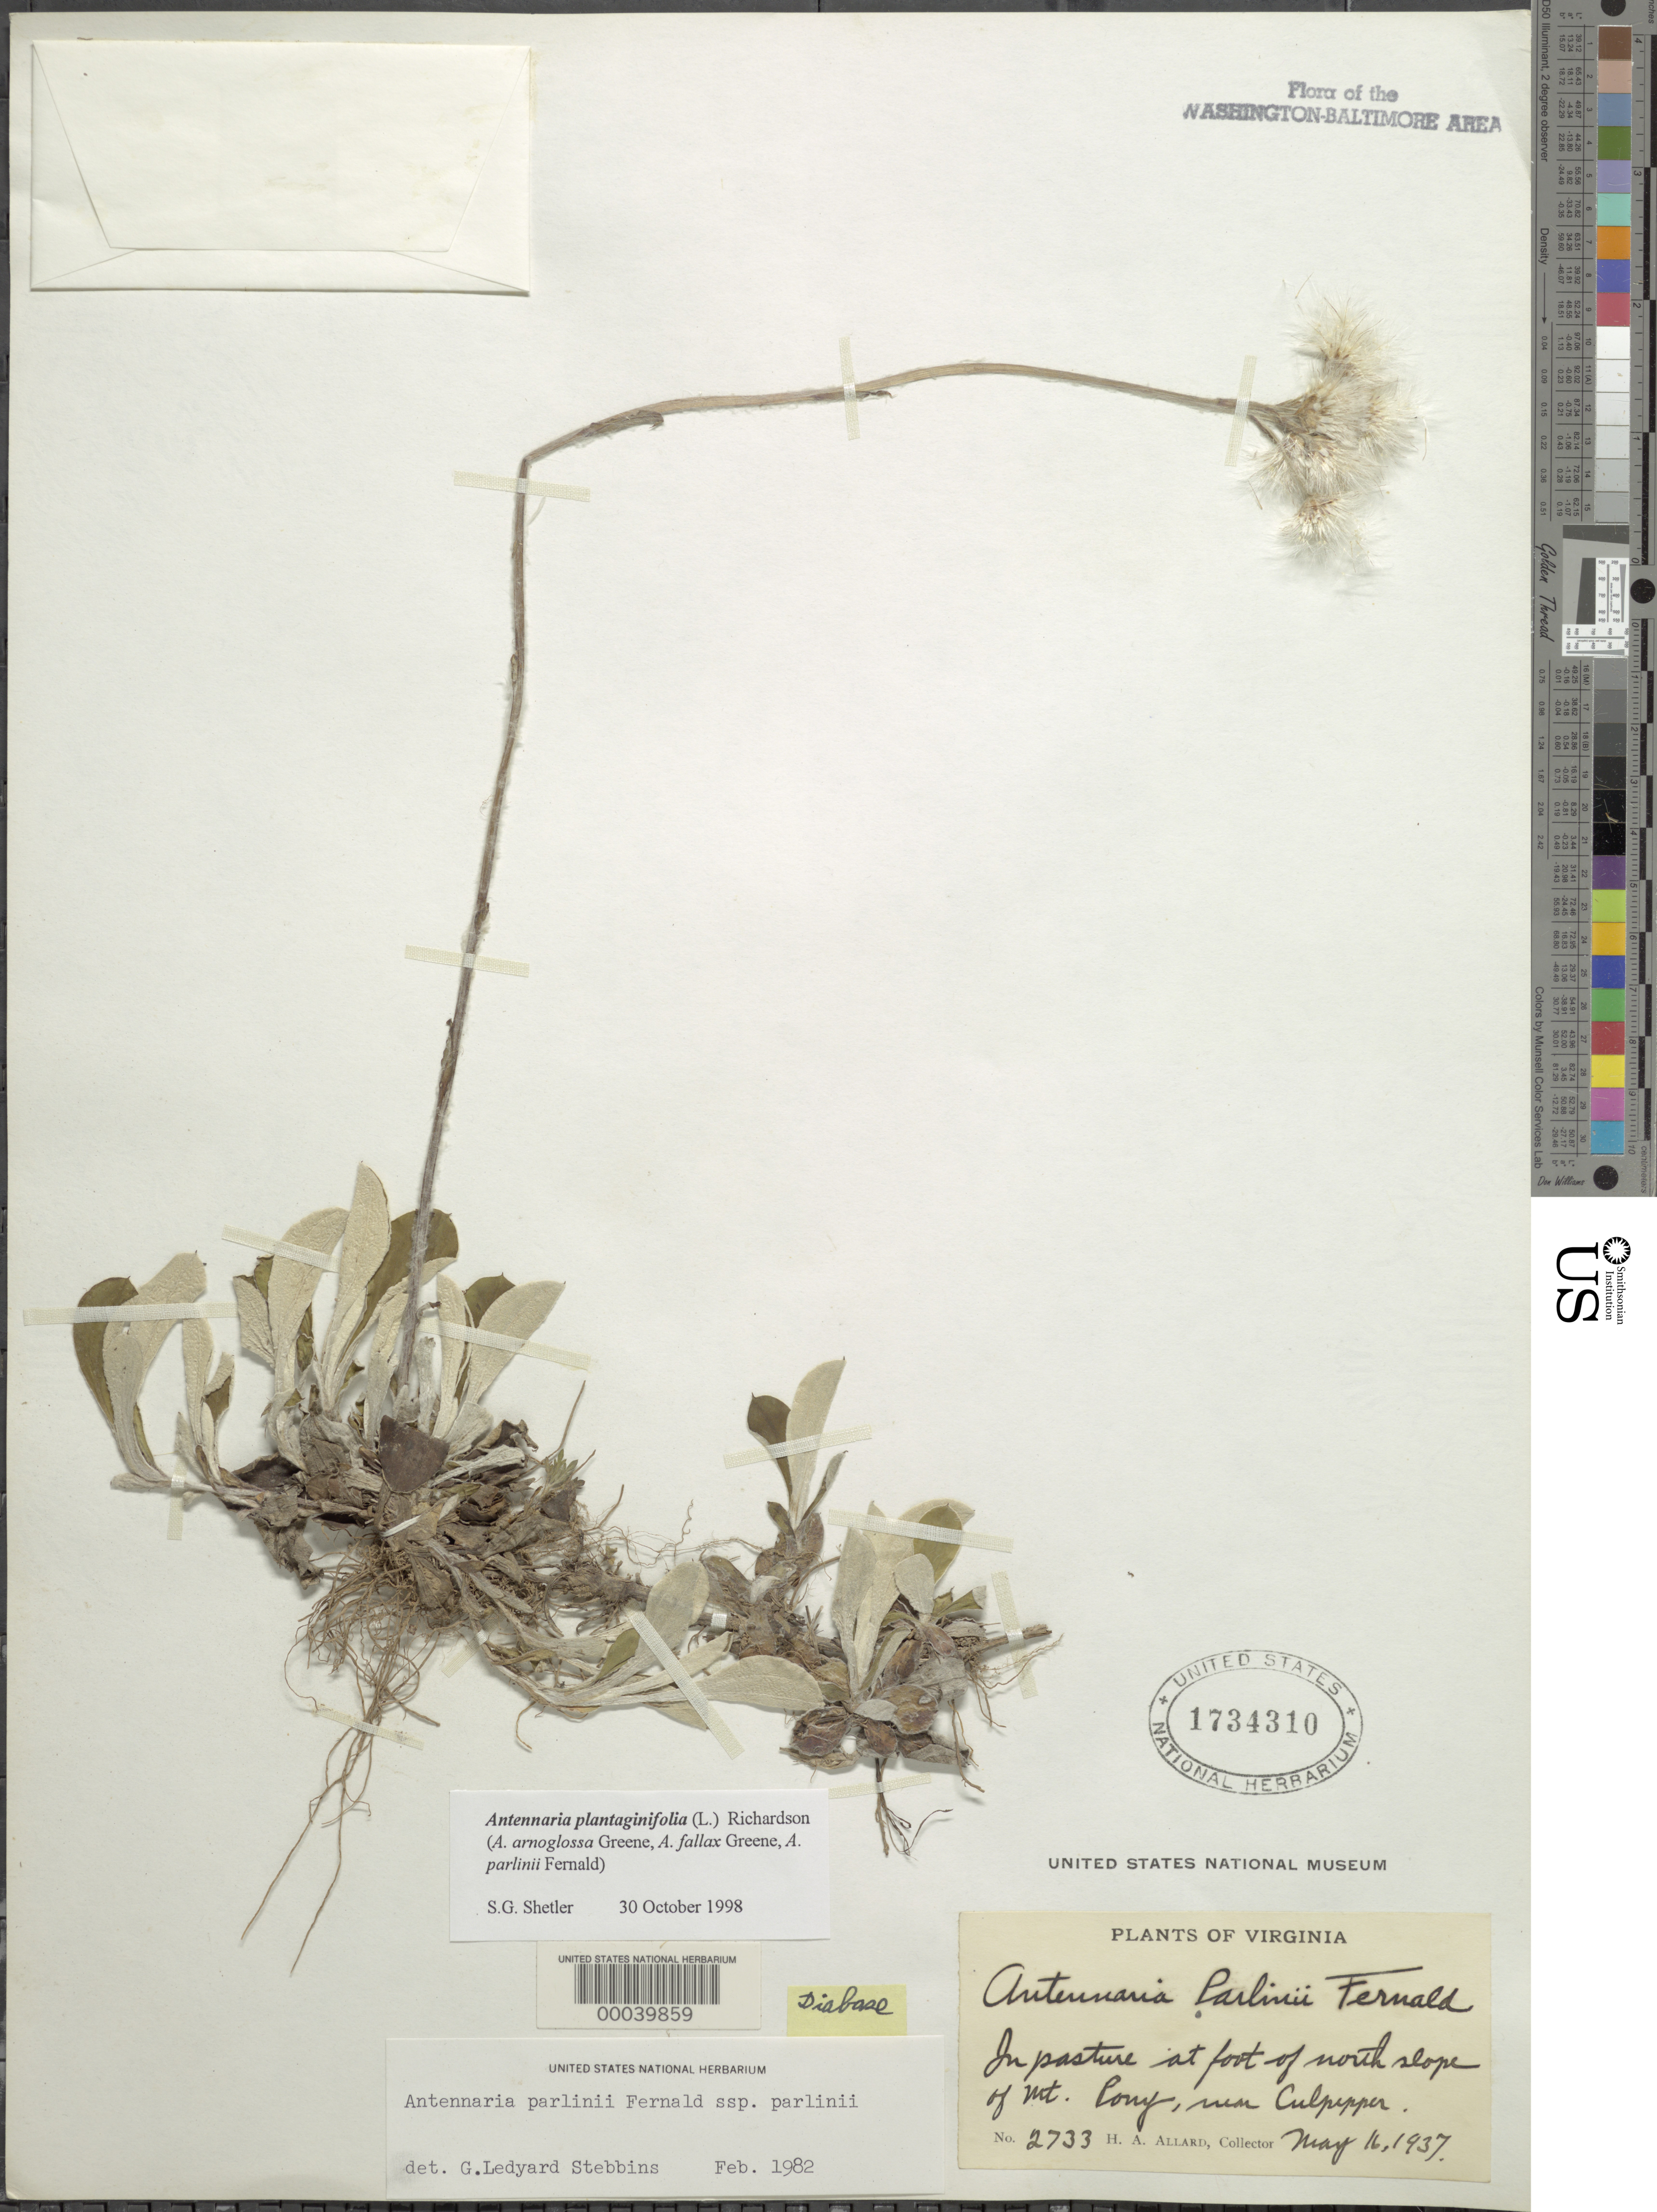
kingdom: Plantae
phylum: Tracheophyta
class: Magnoliopsida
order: Asterales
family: Asteraceae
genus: Antennaria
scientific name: Antennaria plantaginifolia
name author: (L.) Richardson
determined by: Stebbins, G. L.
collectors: H. A. Allard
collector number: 2733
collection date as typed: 16 May 1937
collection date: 1937-05-16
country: United States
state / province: Virginia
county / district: Culpeper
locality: North slope of Pony Mountain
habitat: Pastrue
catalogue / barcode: US 1734310